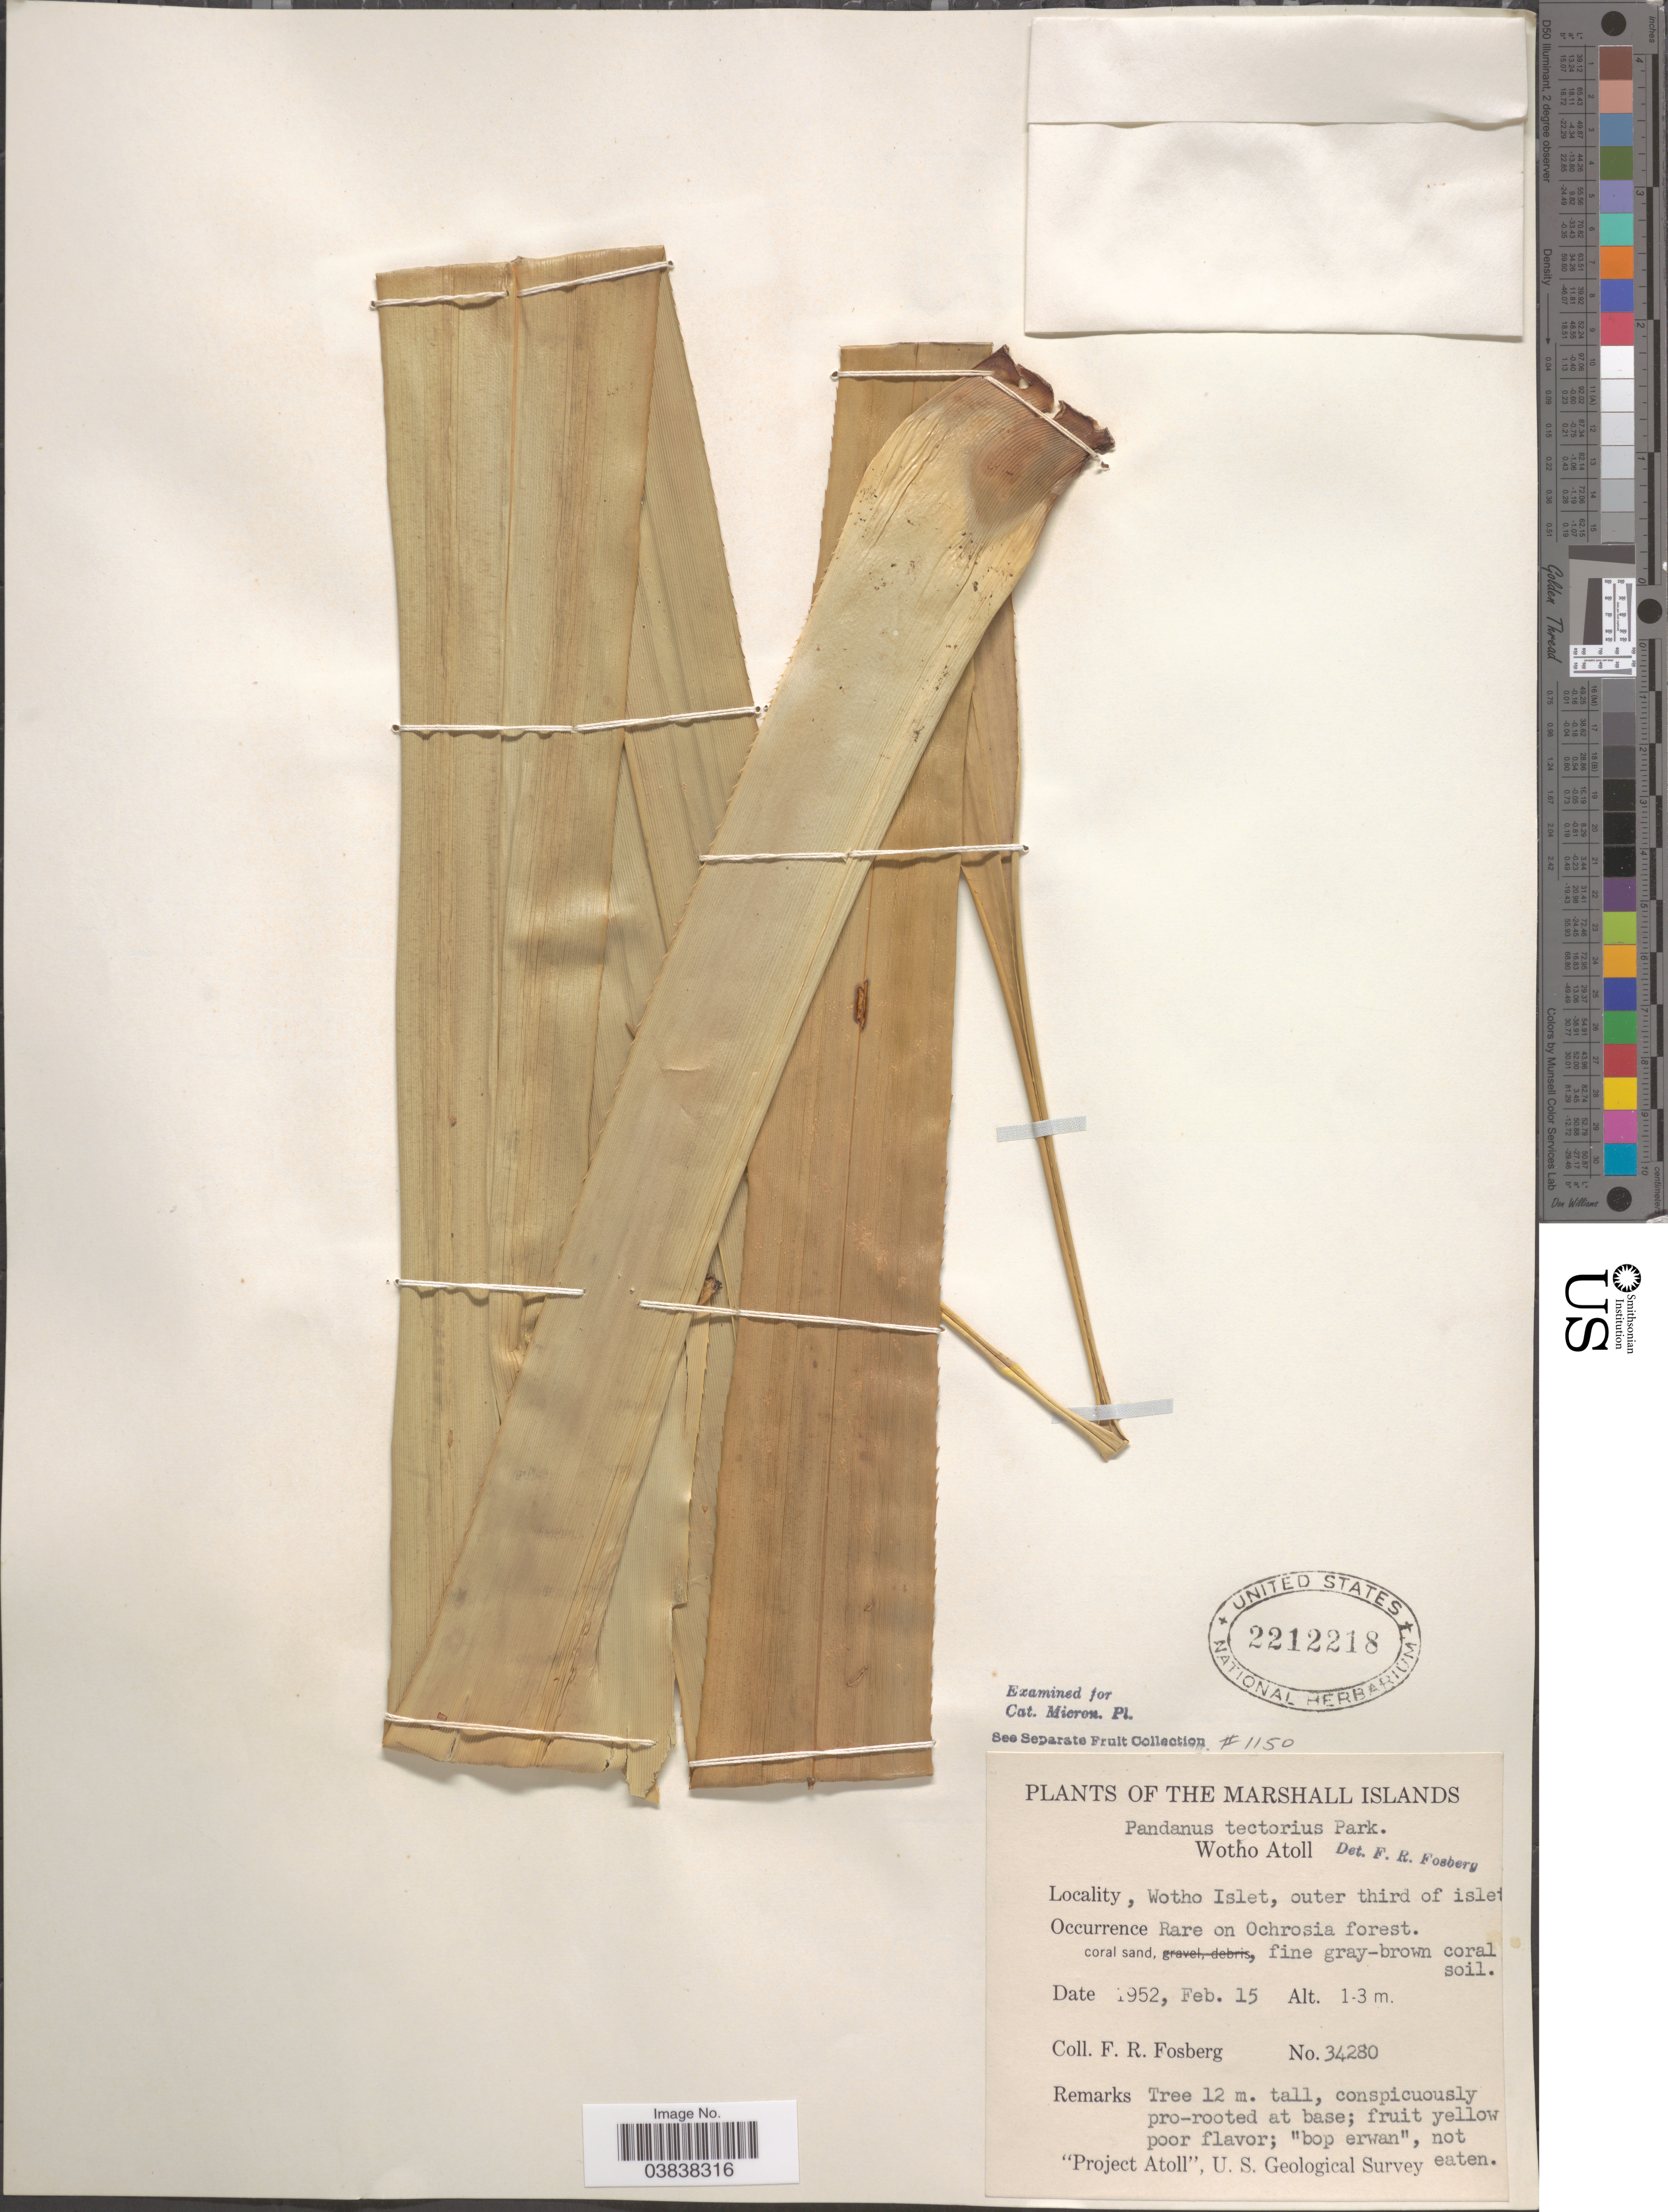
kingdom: Plantae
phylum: Tracheophyta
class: Liliopsida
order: Pandanales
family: Pandanaceae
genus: Pandanus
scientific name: Pandanus pulposus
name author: (Warb.) Martelli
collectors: F. R. Fosberg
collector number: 34280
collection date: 1952-02-15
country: Marshall Islands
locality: Wotho Atoll. Wotho Islet, outer third of islet.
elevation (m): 1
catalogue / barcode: US 2212218